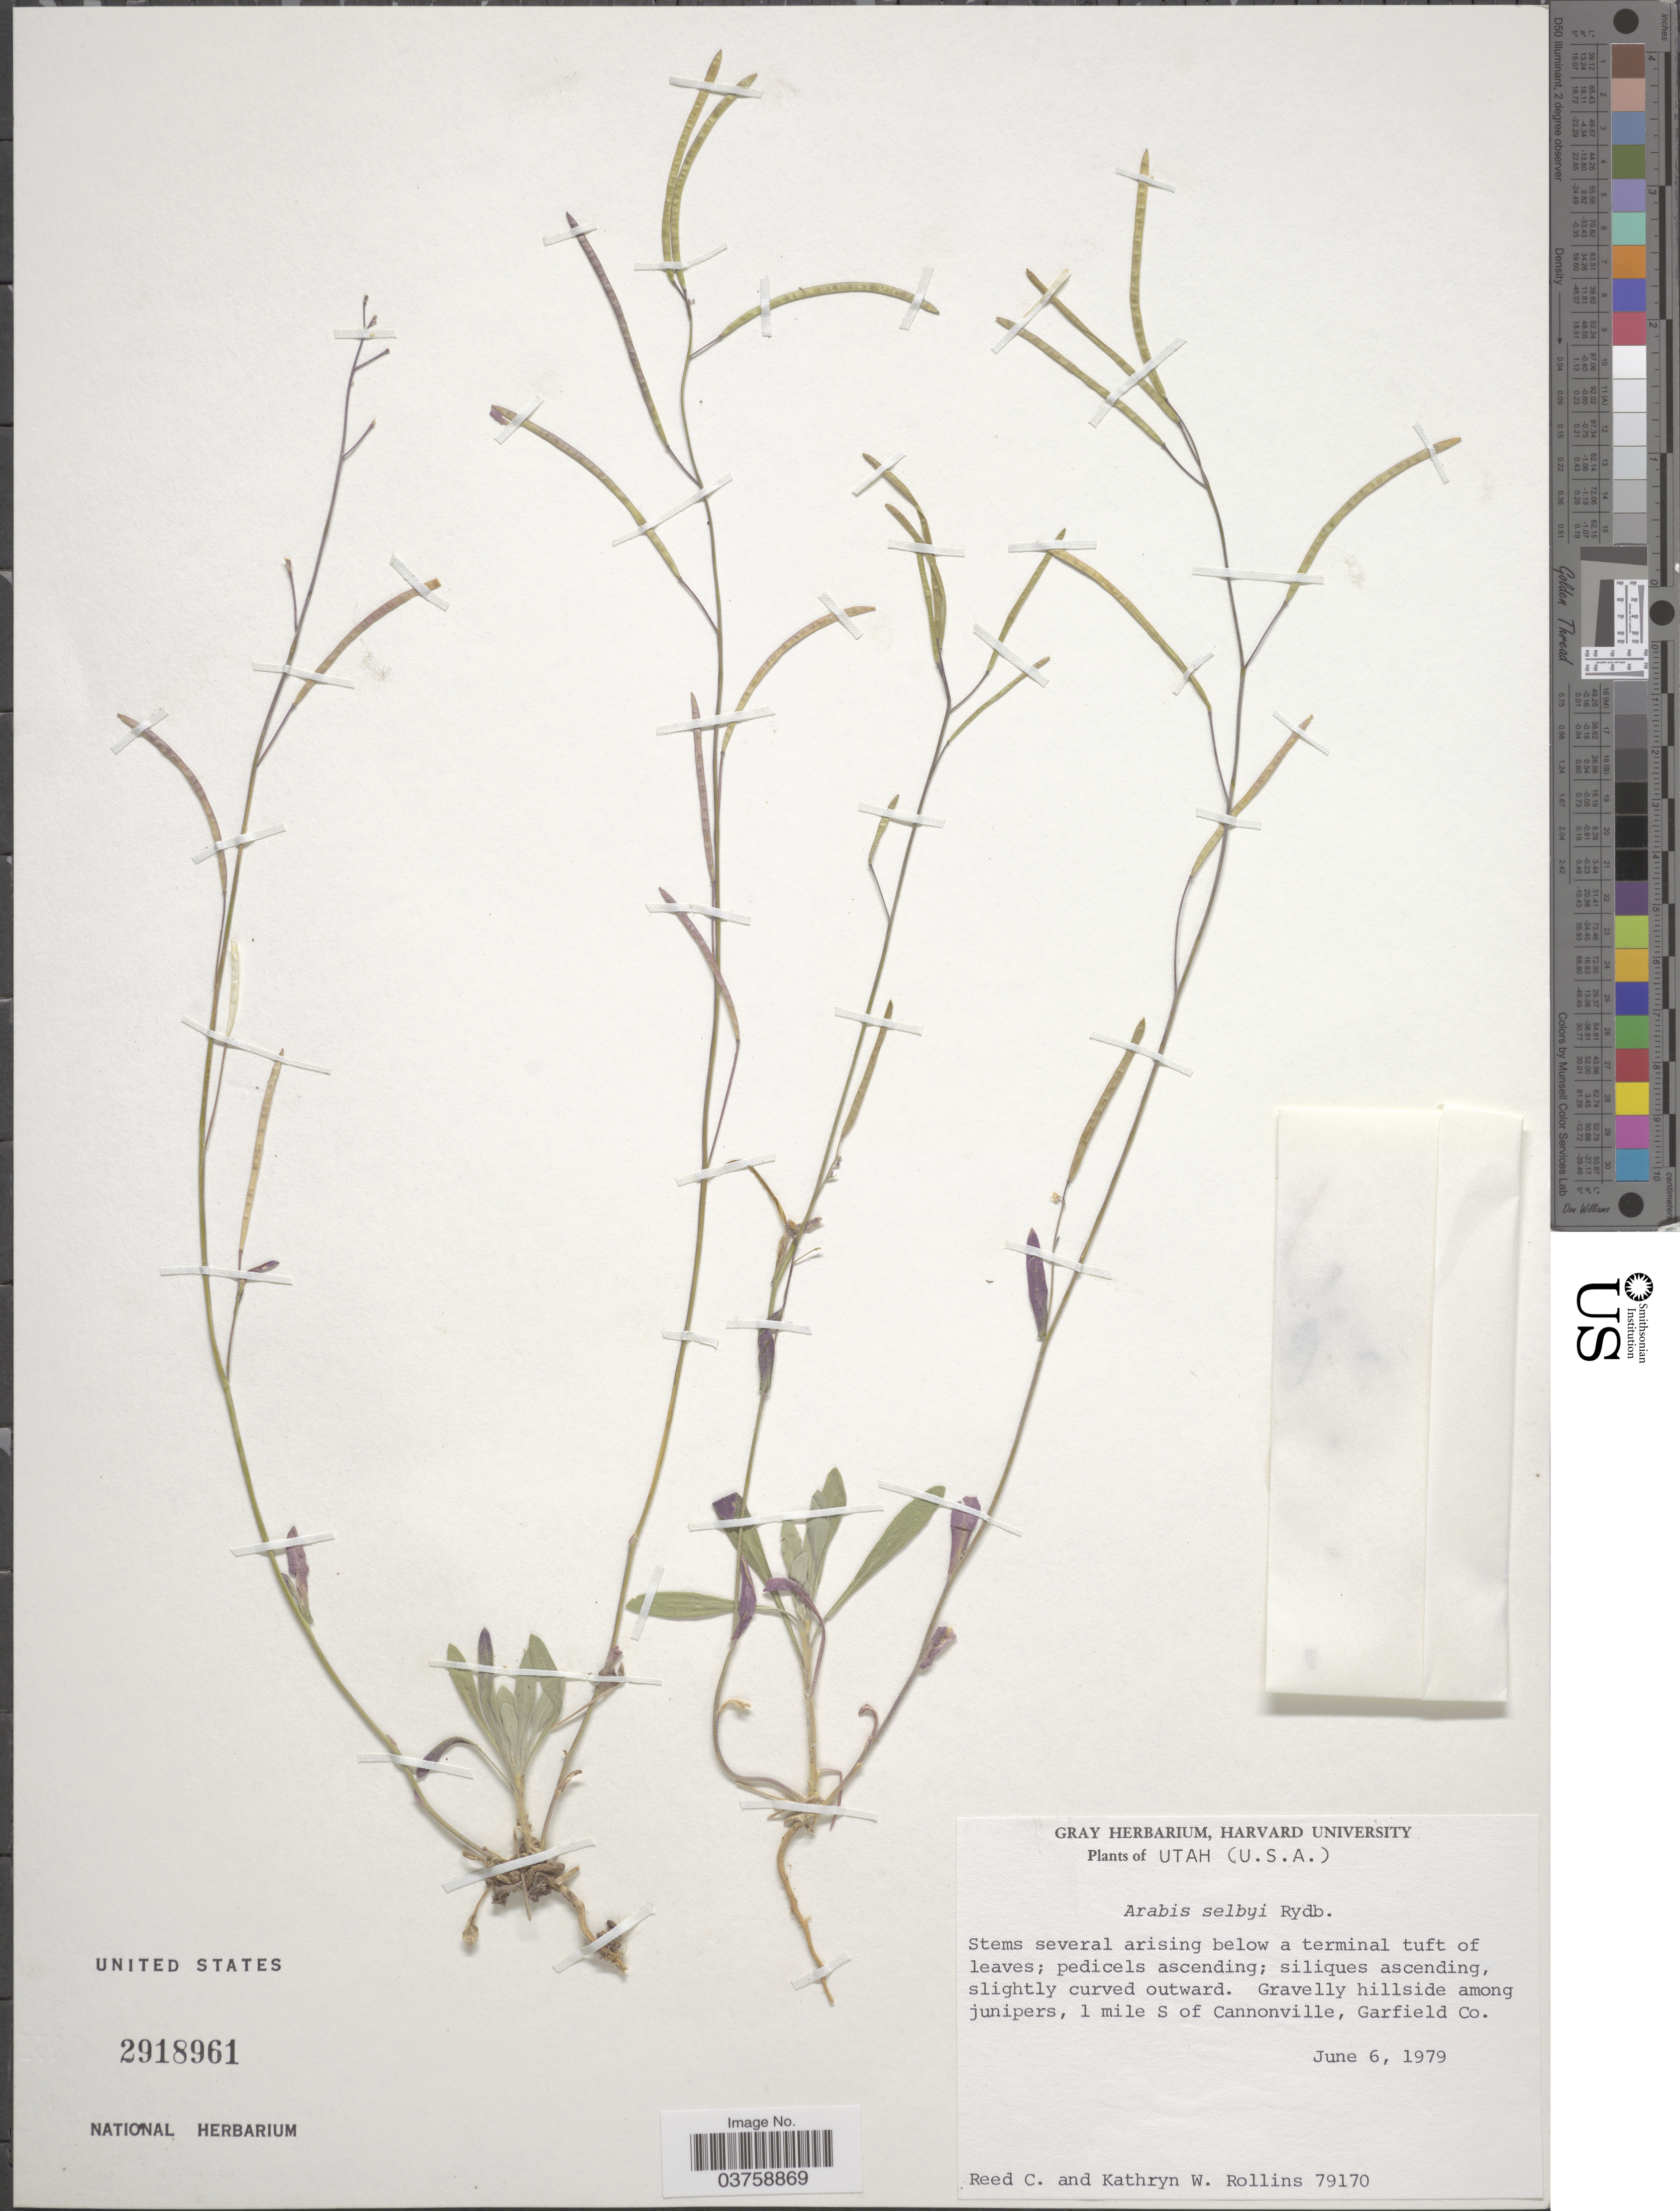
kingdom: Plantae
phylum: Tracheophyta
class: Magnoliopsida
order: Brassicales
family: Brassicaceae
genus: Arabis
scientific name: Arabis selbyi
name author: Rydb.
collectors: R. C. Rollins & K. W. Rollins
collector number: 79170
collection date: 1979-06-06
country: United States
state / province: Utah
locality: Gravelly hillside among junipers, 1 mile S of Cannonville, Garfield Co.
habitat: gravelly hillside among junipers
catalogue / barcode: US 2918961